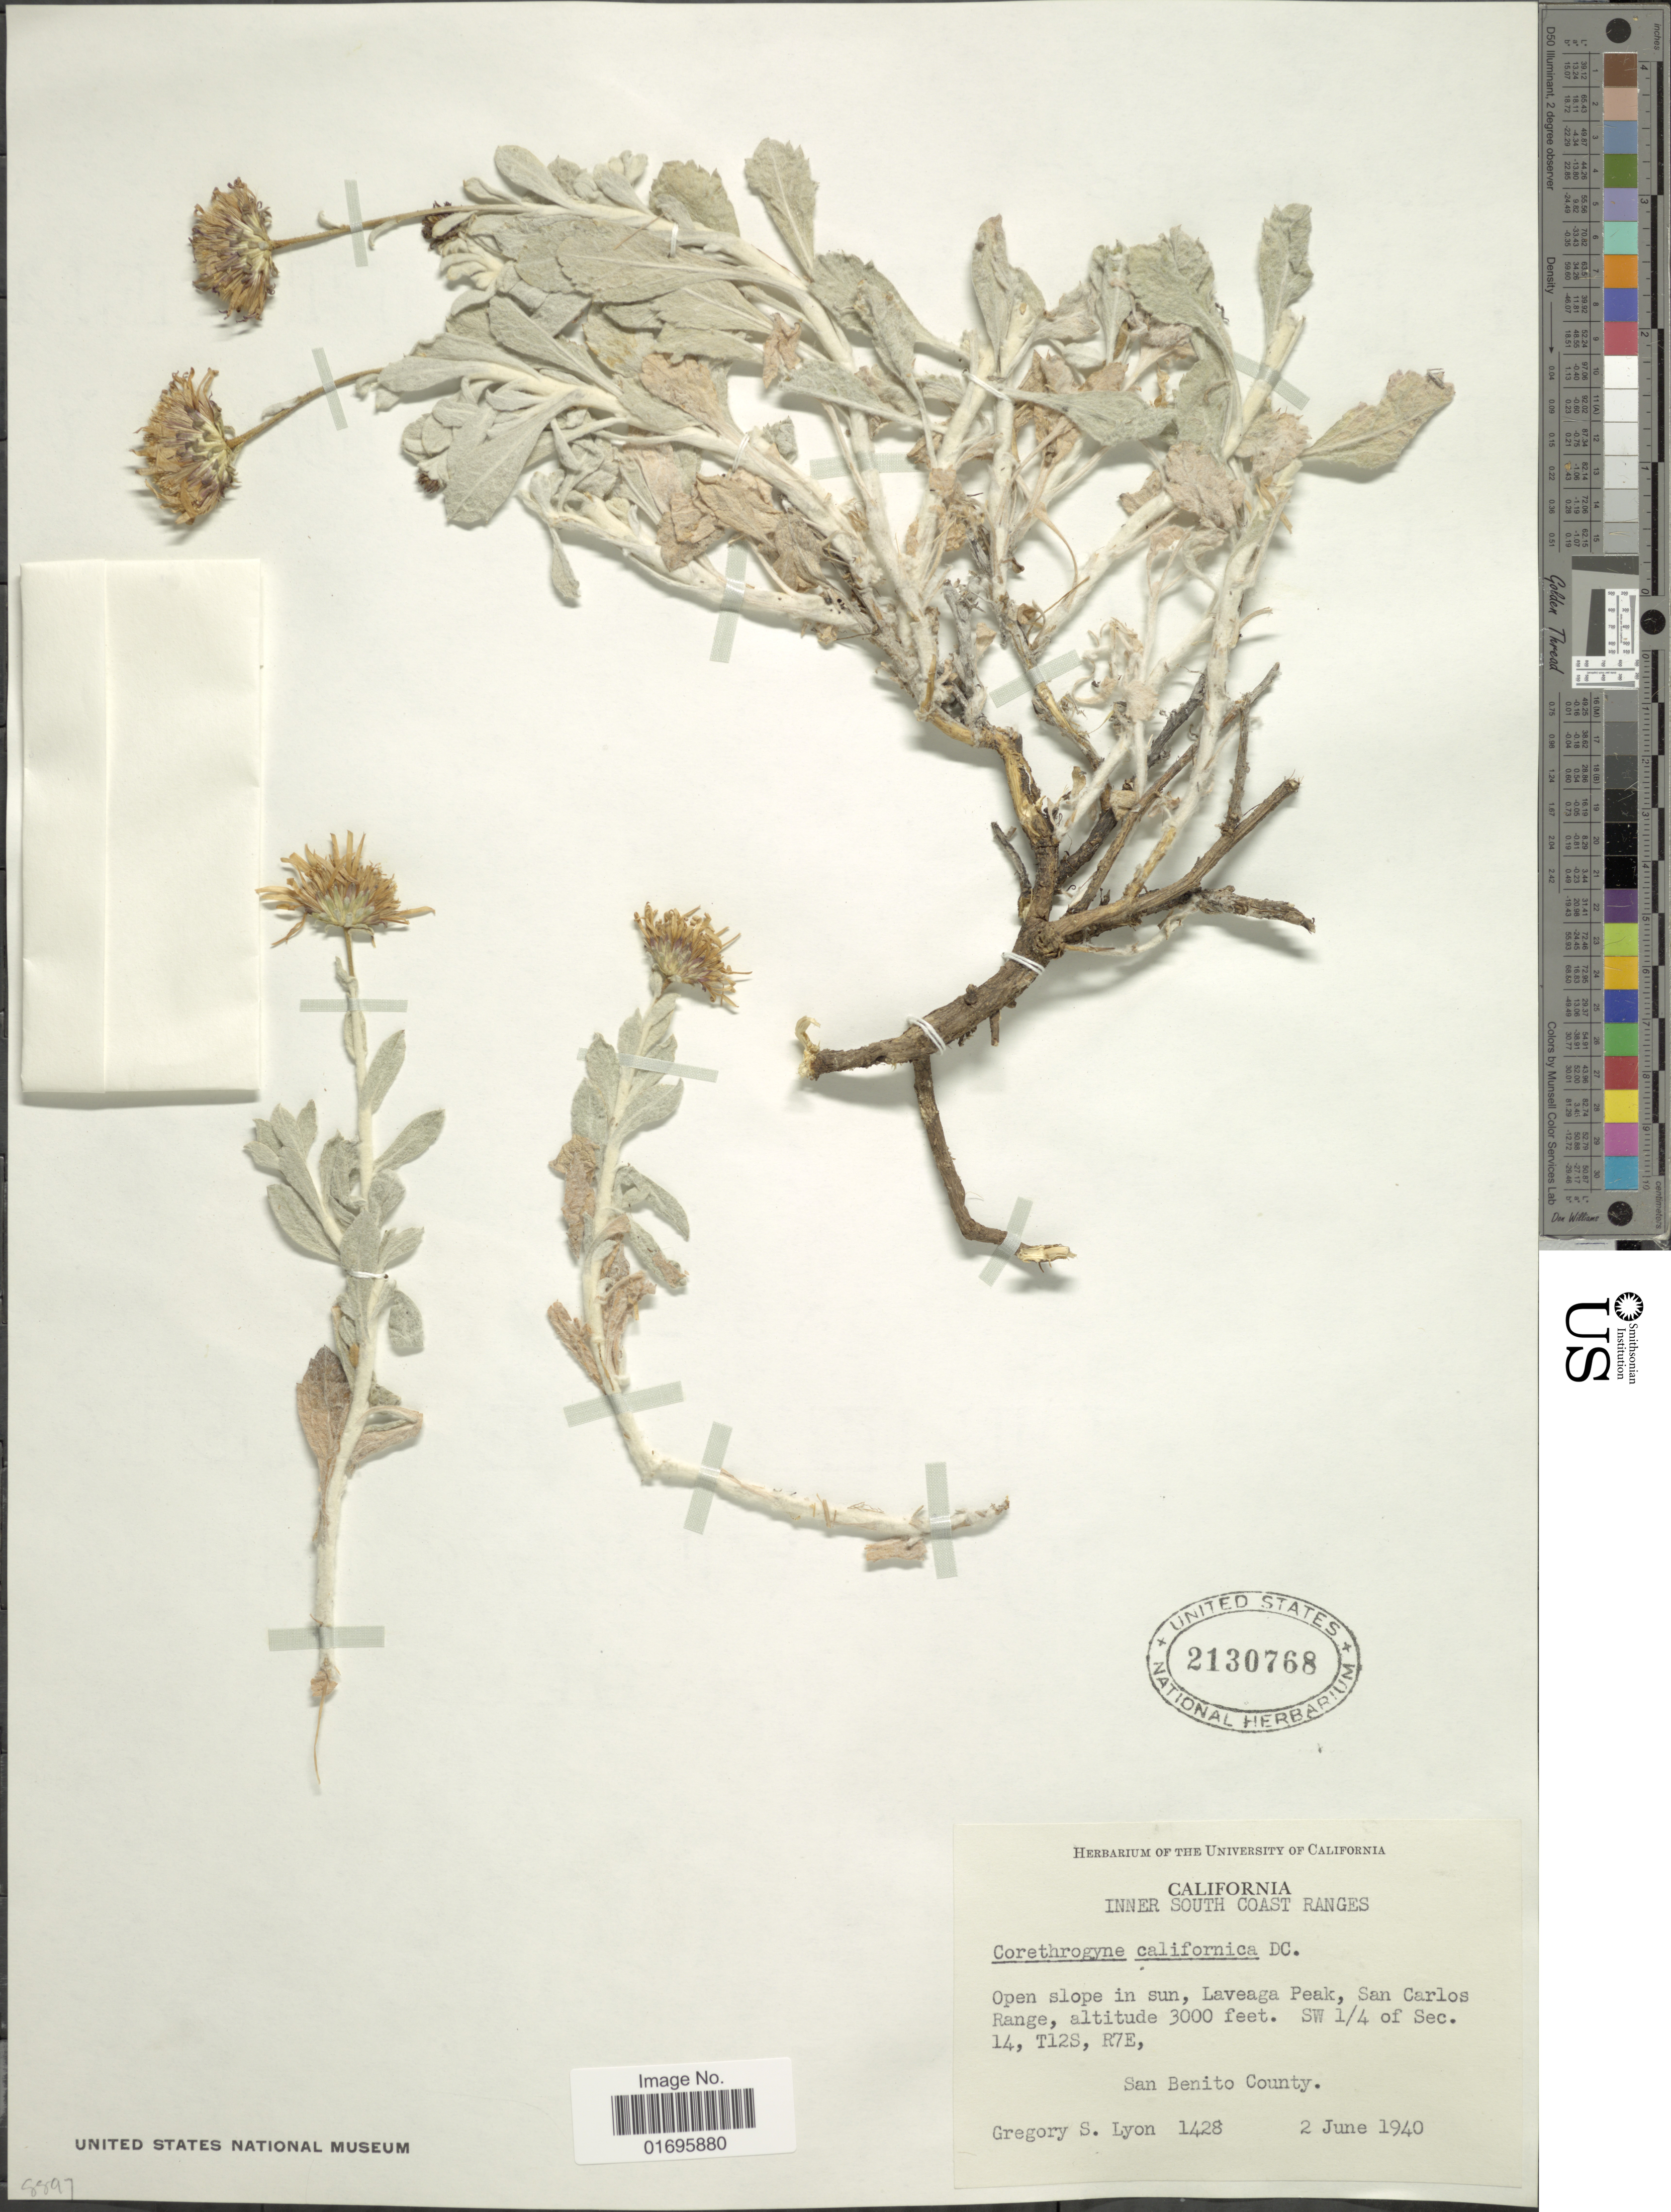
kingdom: Plantae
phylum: Tracheophyta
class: Magnoliopsida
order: Asterales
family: Asteraceae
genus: Corethrogyne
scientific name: Corethrogyne californica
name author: DC.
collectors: G. Lyon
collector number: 1428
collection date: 1940-06-02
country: United States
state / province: California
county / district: San Benito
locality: California. Inner South Coast Ranges. Open slope in sun, Laveaga Peak, San Carlos Range, SW 1/4 of Sec. 14, T12S, R7E, San Benito County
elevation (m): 914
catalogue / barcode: US 2130768